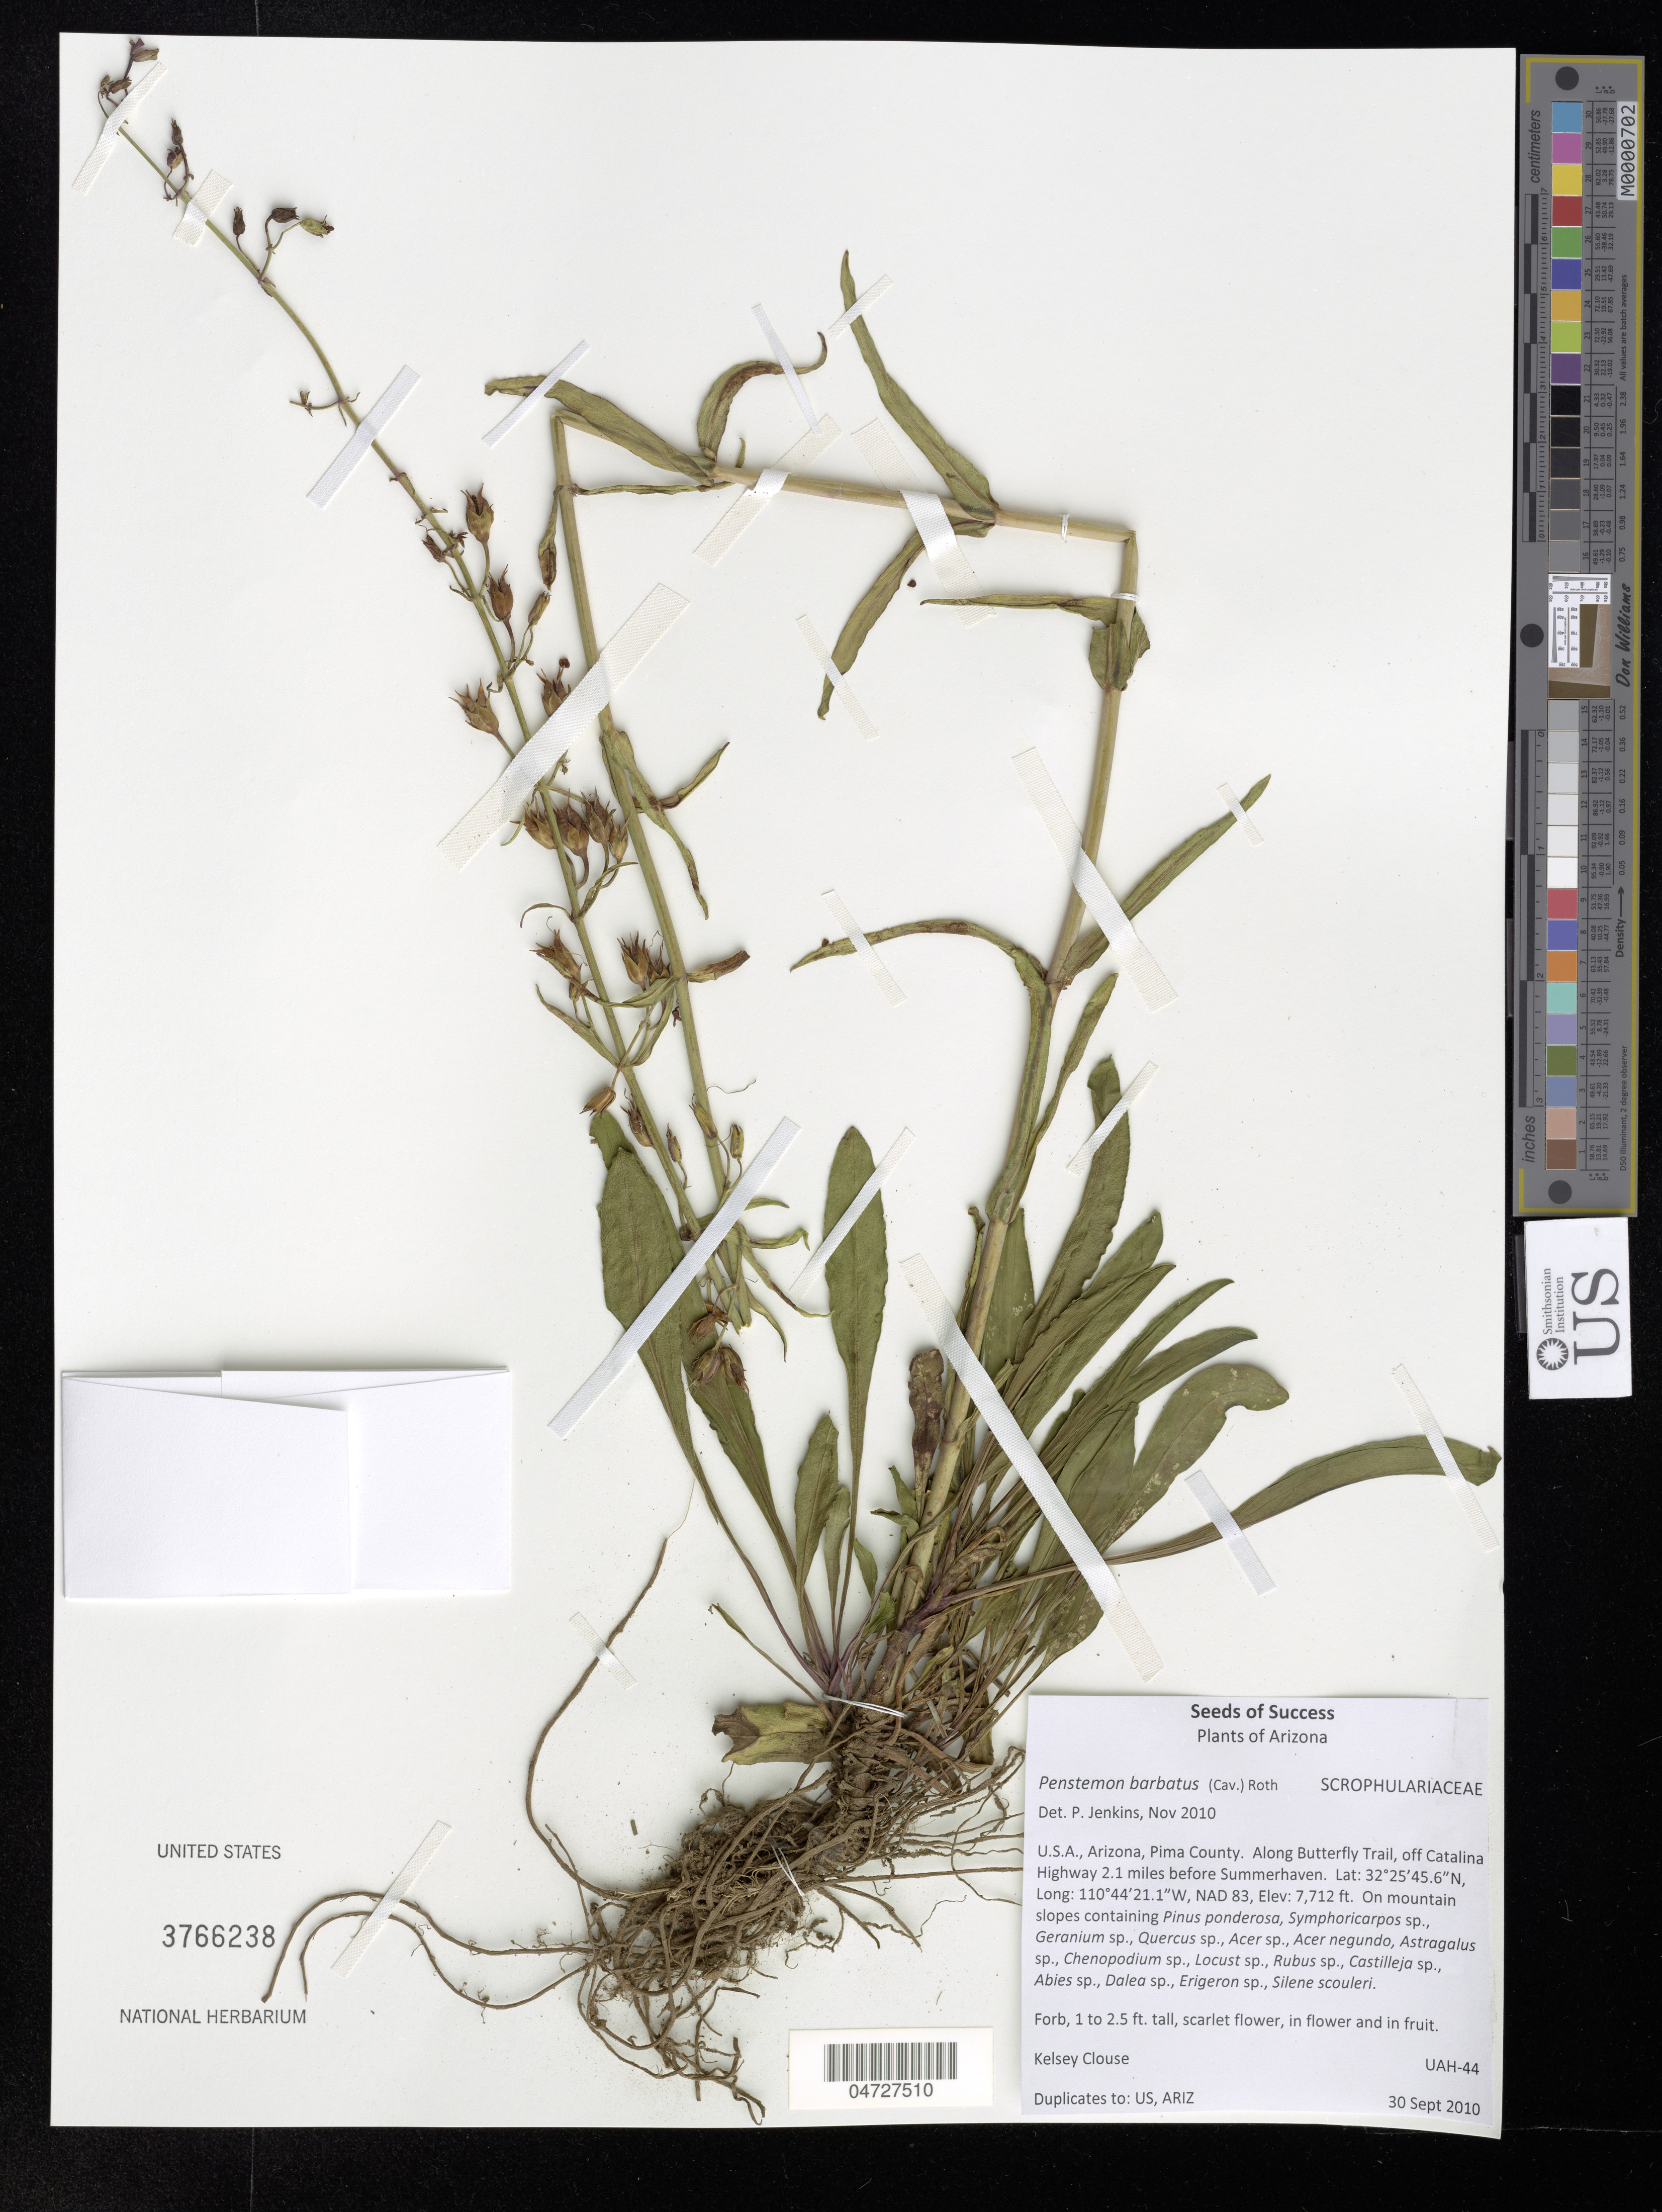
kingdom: Plantae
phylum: Tracheophyta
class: Magnoliopsida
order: Lamiales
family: Plantaginaceae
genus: Penstemon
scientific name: Penstemon barbatus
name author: (Cav.) Roth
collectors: K. Clouse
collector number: UAH-44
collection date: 2010-09-30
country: United States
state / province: Arizona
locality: Pima County. Along Butterfly Trail, off Catalina Highway 2.1 miles before Summerhaven.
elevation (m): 2351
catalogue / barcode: US 3766238